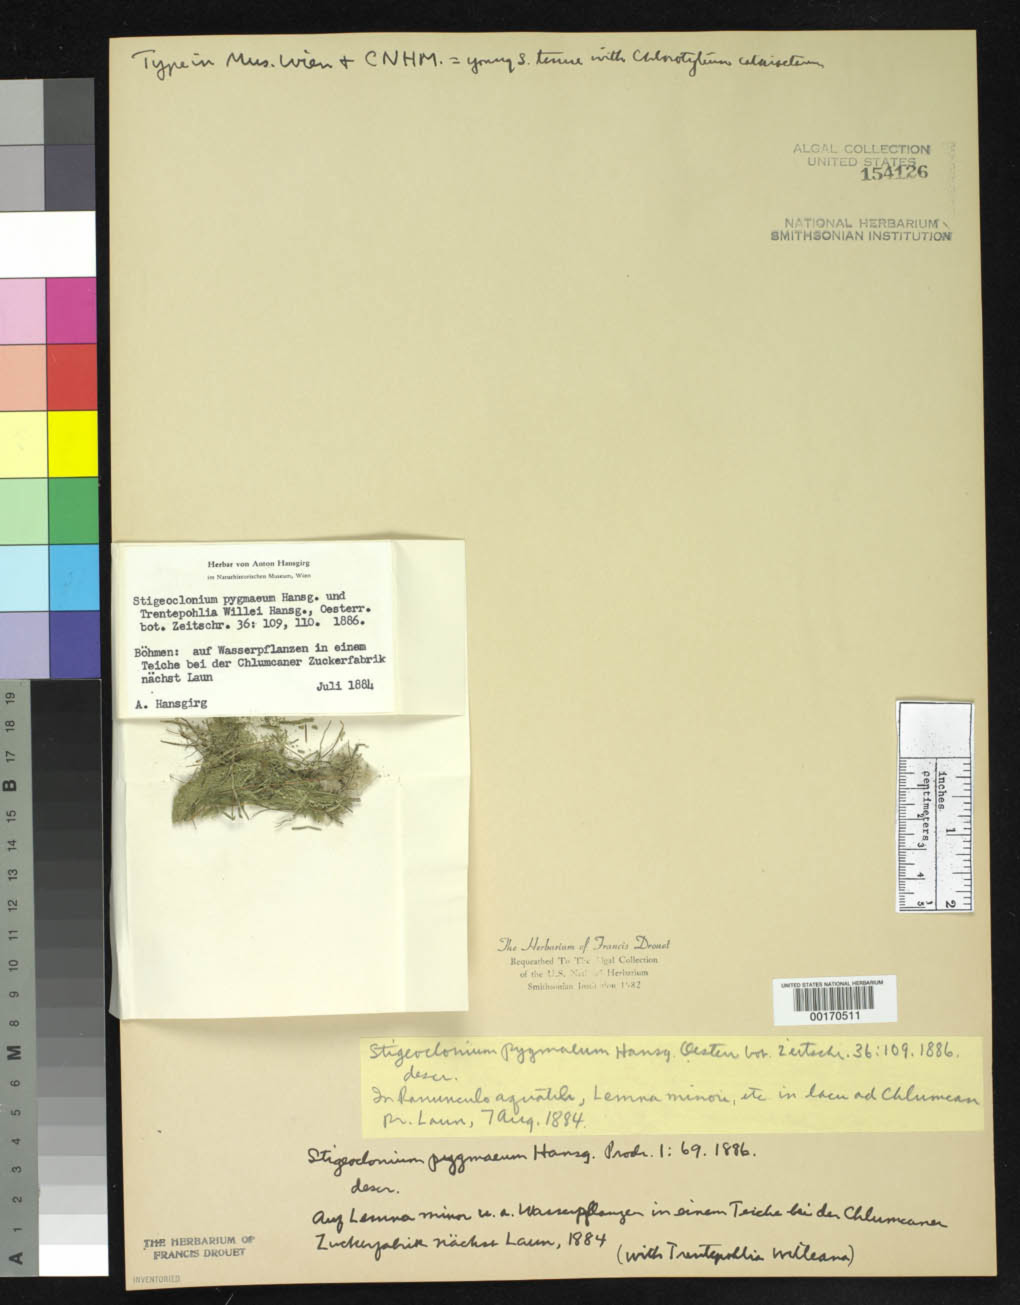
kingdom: Plantae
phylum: Chlorophyta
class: Chlorophyceae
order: Chaetophorales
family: Chaetophoraceae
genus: Stigeoclonium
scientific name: Stigeoclonium pygmaeum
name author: Hansg.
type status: Isotype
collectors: A. Hansgirg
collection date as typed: Jul 1884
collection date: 1884-07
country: Czechia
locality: Chlumcaner Zuckerfabrik near Laun. [Bohemia (Bohmen)]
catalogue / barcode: US 154126